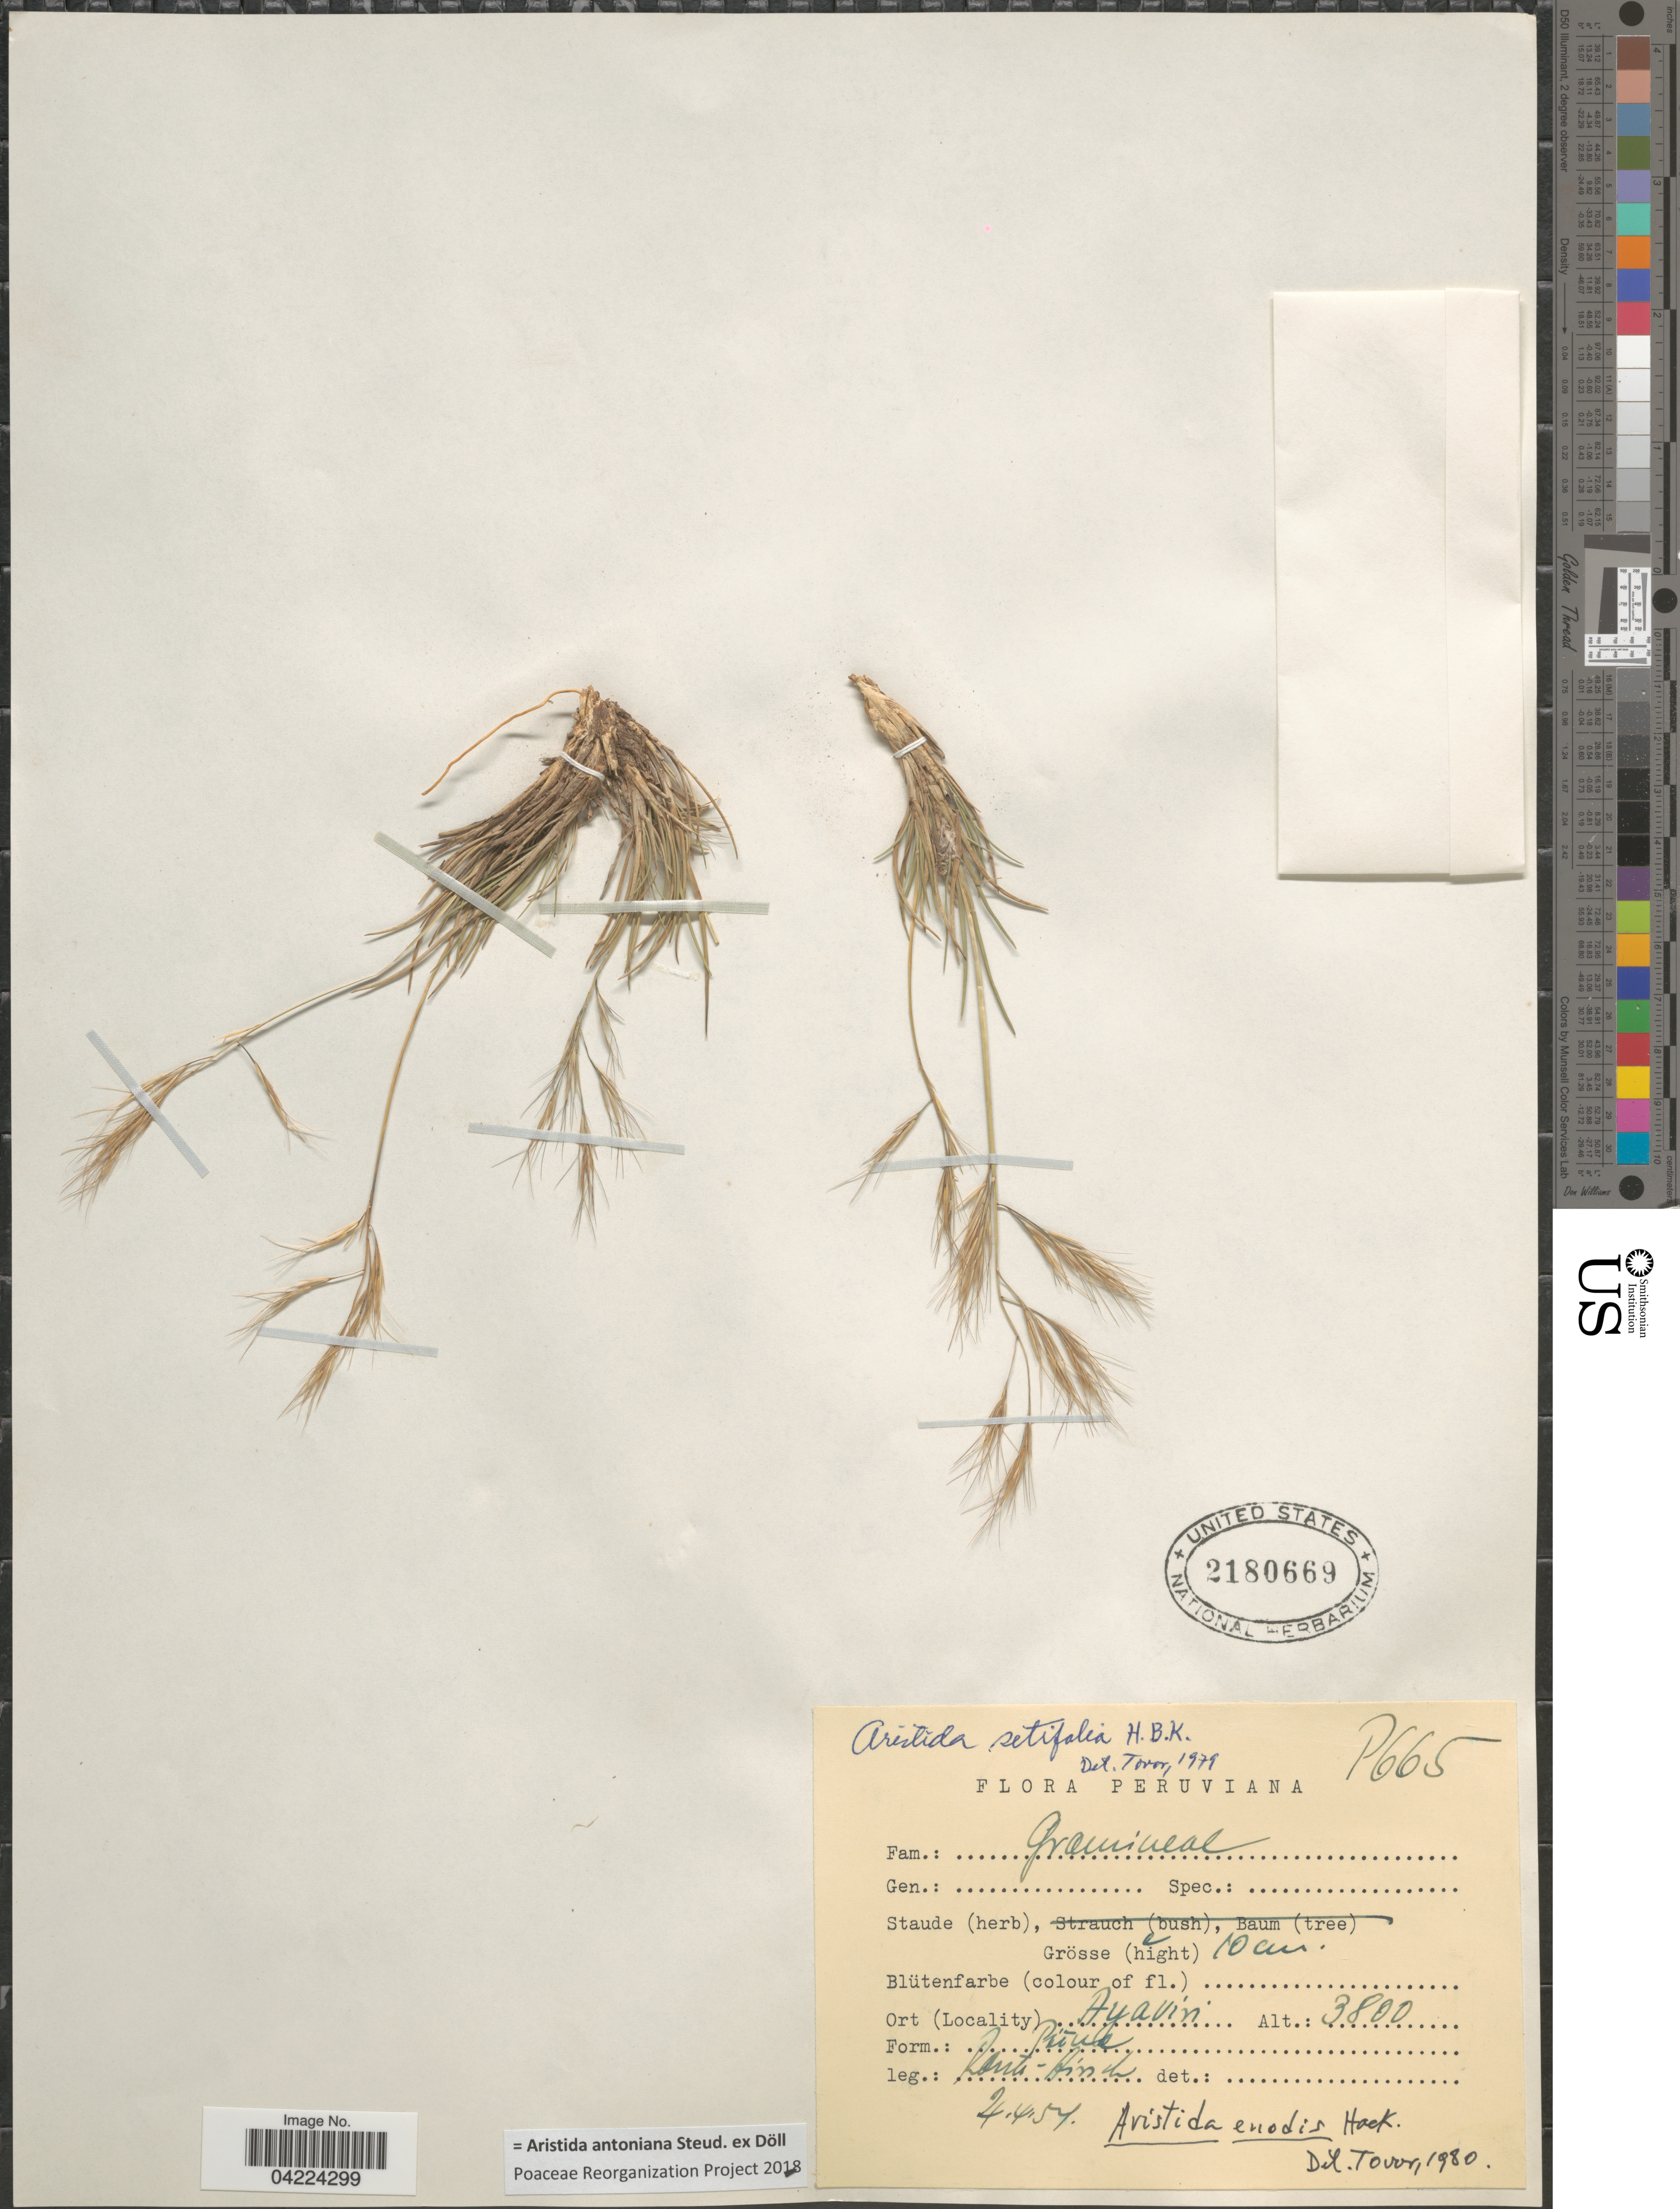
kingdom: Plantae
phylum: Tracheophyta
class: Liliopsida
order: Poales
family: Poaceae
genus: Aristida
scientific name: Aristida antoniana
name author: Steud. ex Henr.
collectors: W. Rauh & G. Hirsch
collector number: P665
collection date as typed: Transcribed d/m/y: 21/4/54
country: Peru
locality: Ayavin.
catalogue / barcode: US 2180669